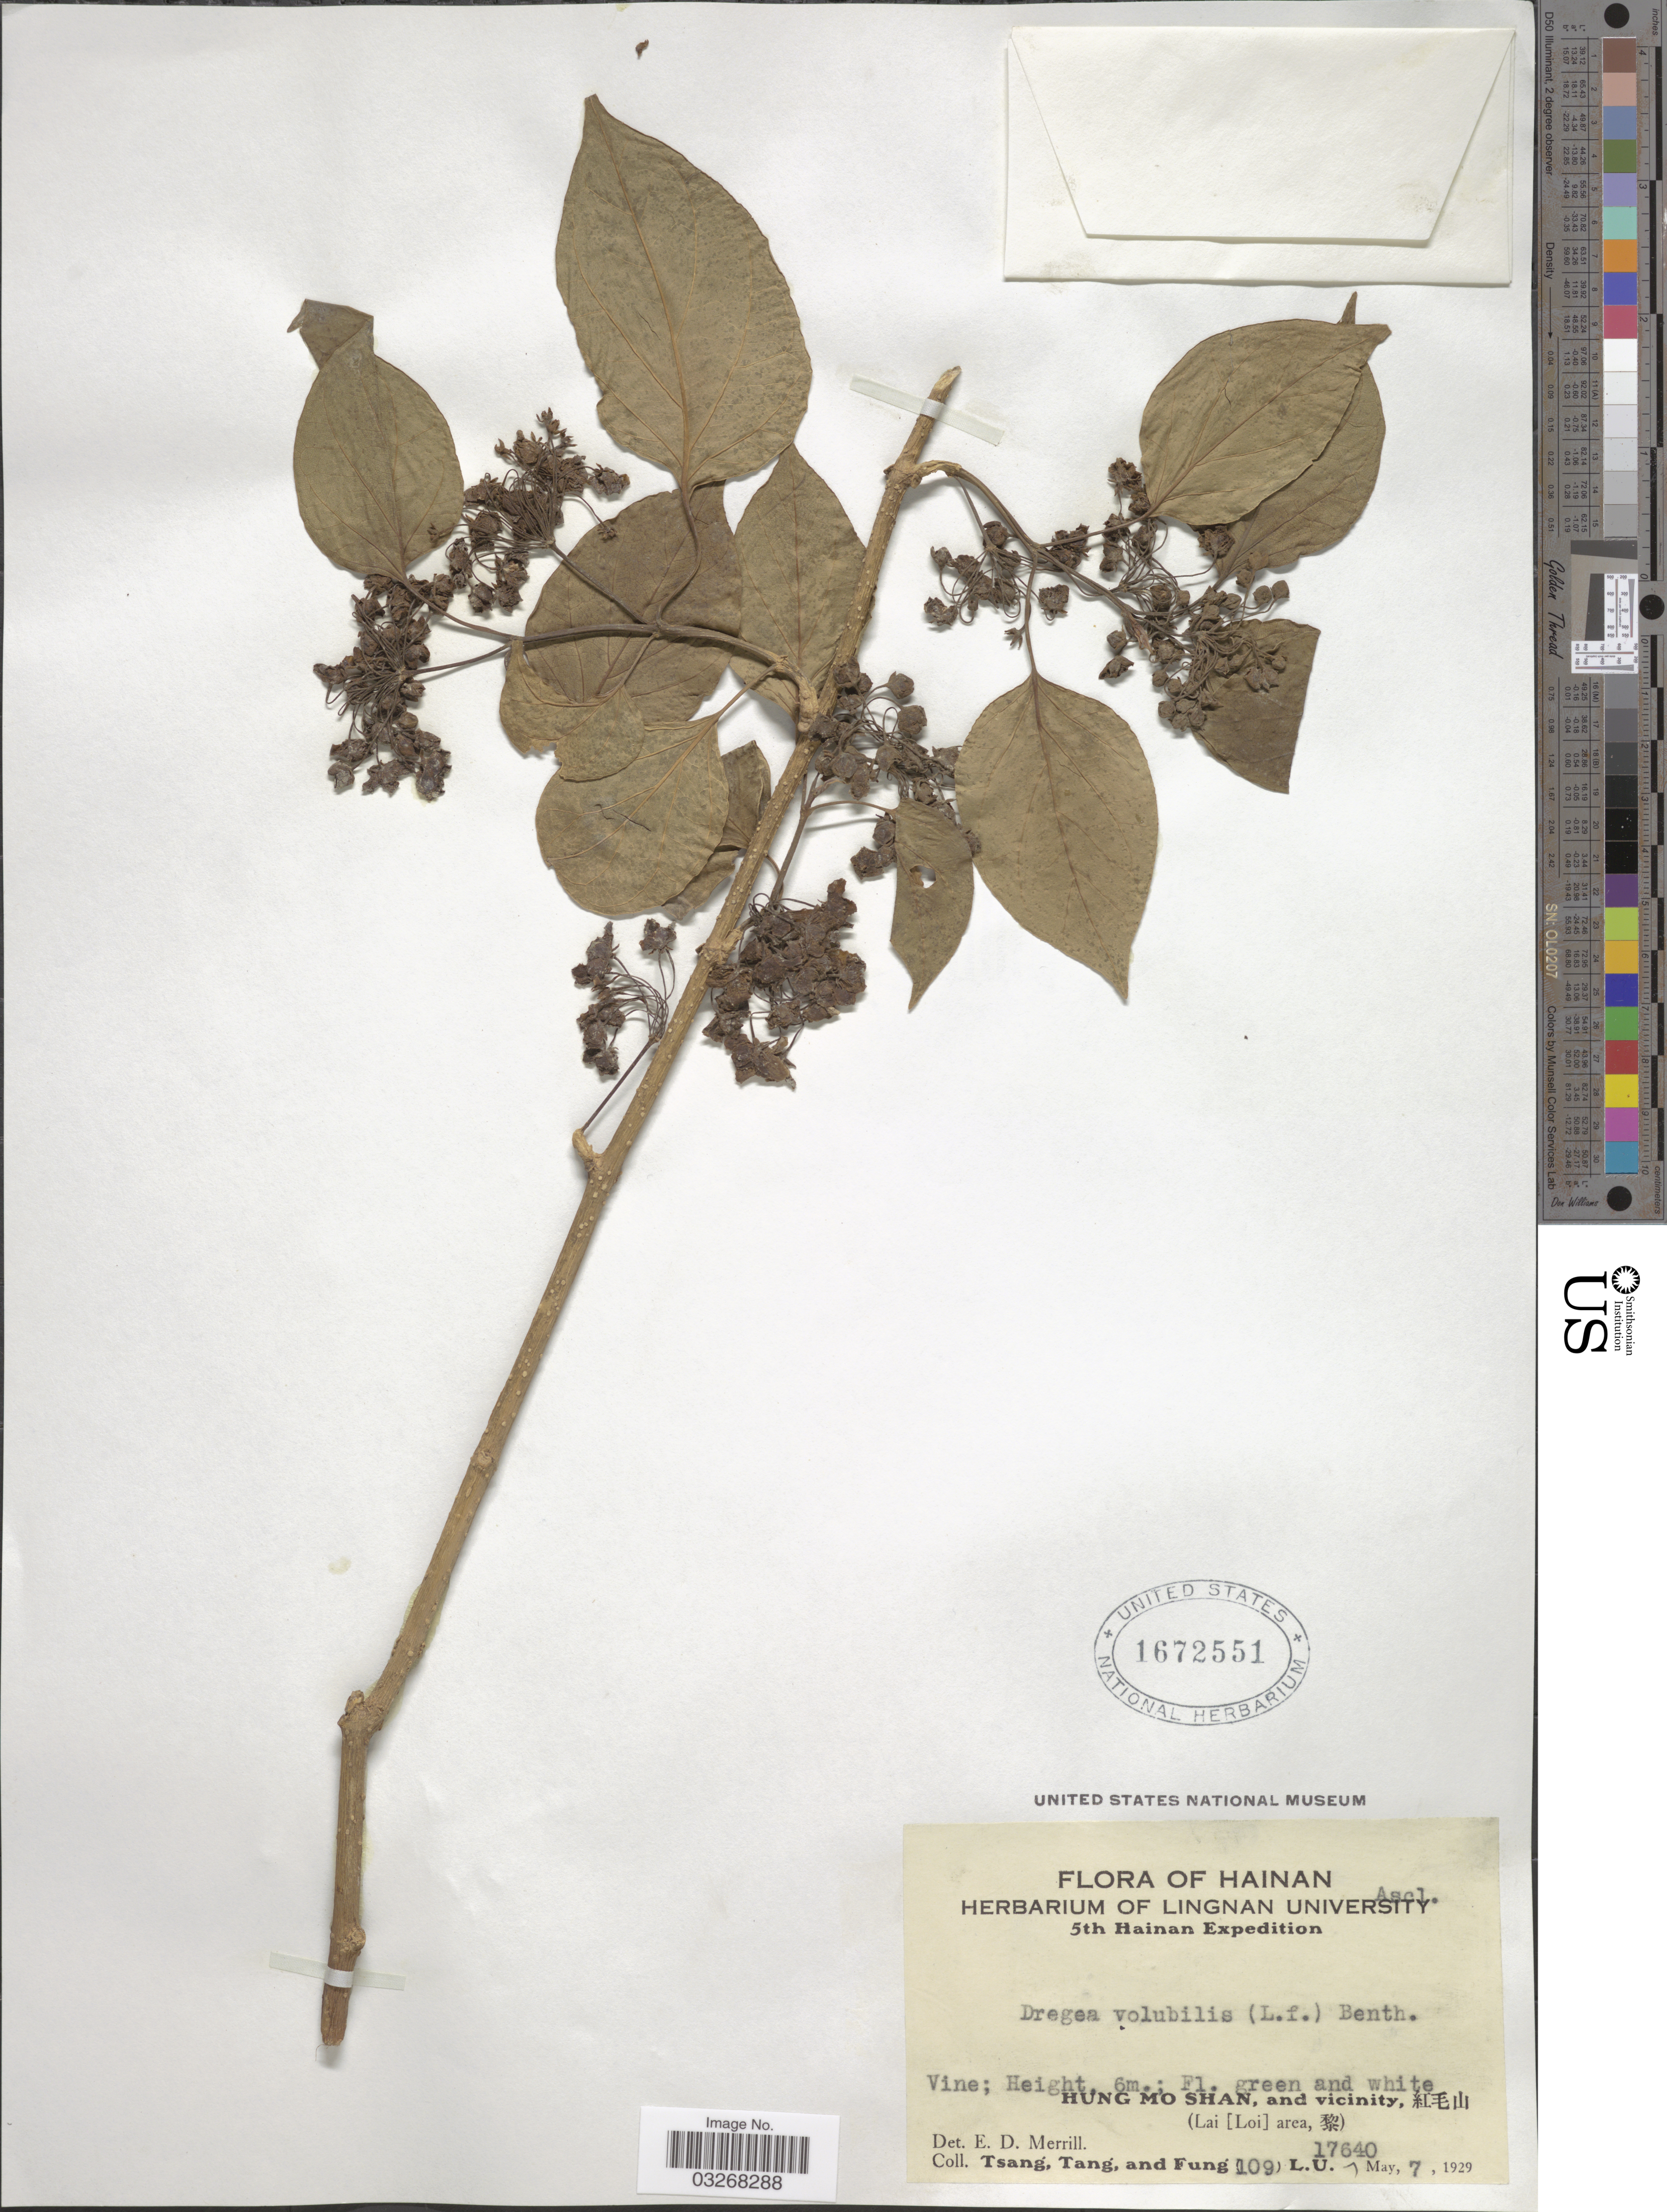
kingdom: Plantae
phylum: Tracheophyta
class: Magnoliopsida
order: Gentianales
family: Apocynaceae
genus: Dregea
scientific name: Dregea volubilis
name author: (L. f.) Benth. ex Hook. f.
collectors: -. T'sang, -- Tang & Fung, --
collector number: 109L.U.17640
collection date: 1929-05-07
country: China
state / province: Hainan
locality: Hung Mo Shan, and vicinity, X. (Lai [Loi] area, X).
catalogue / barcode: US 1672551